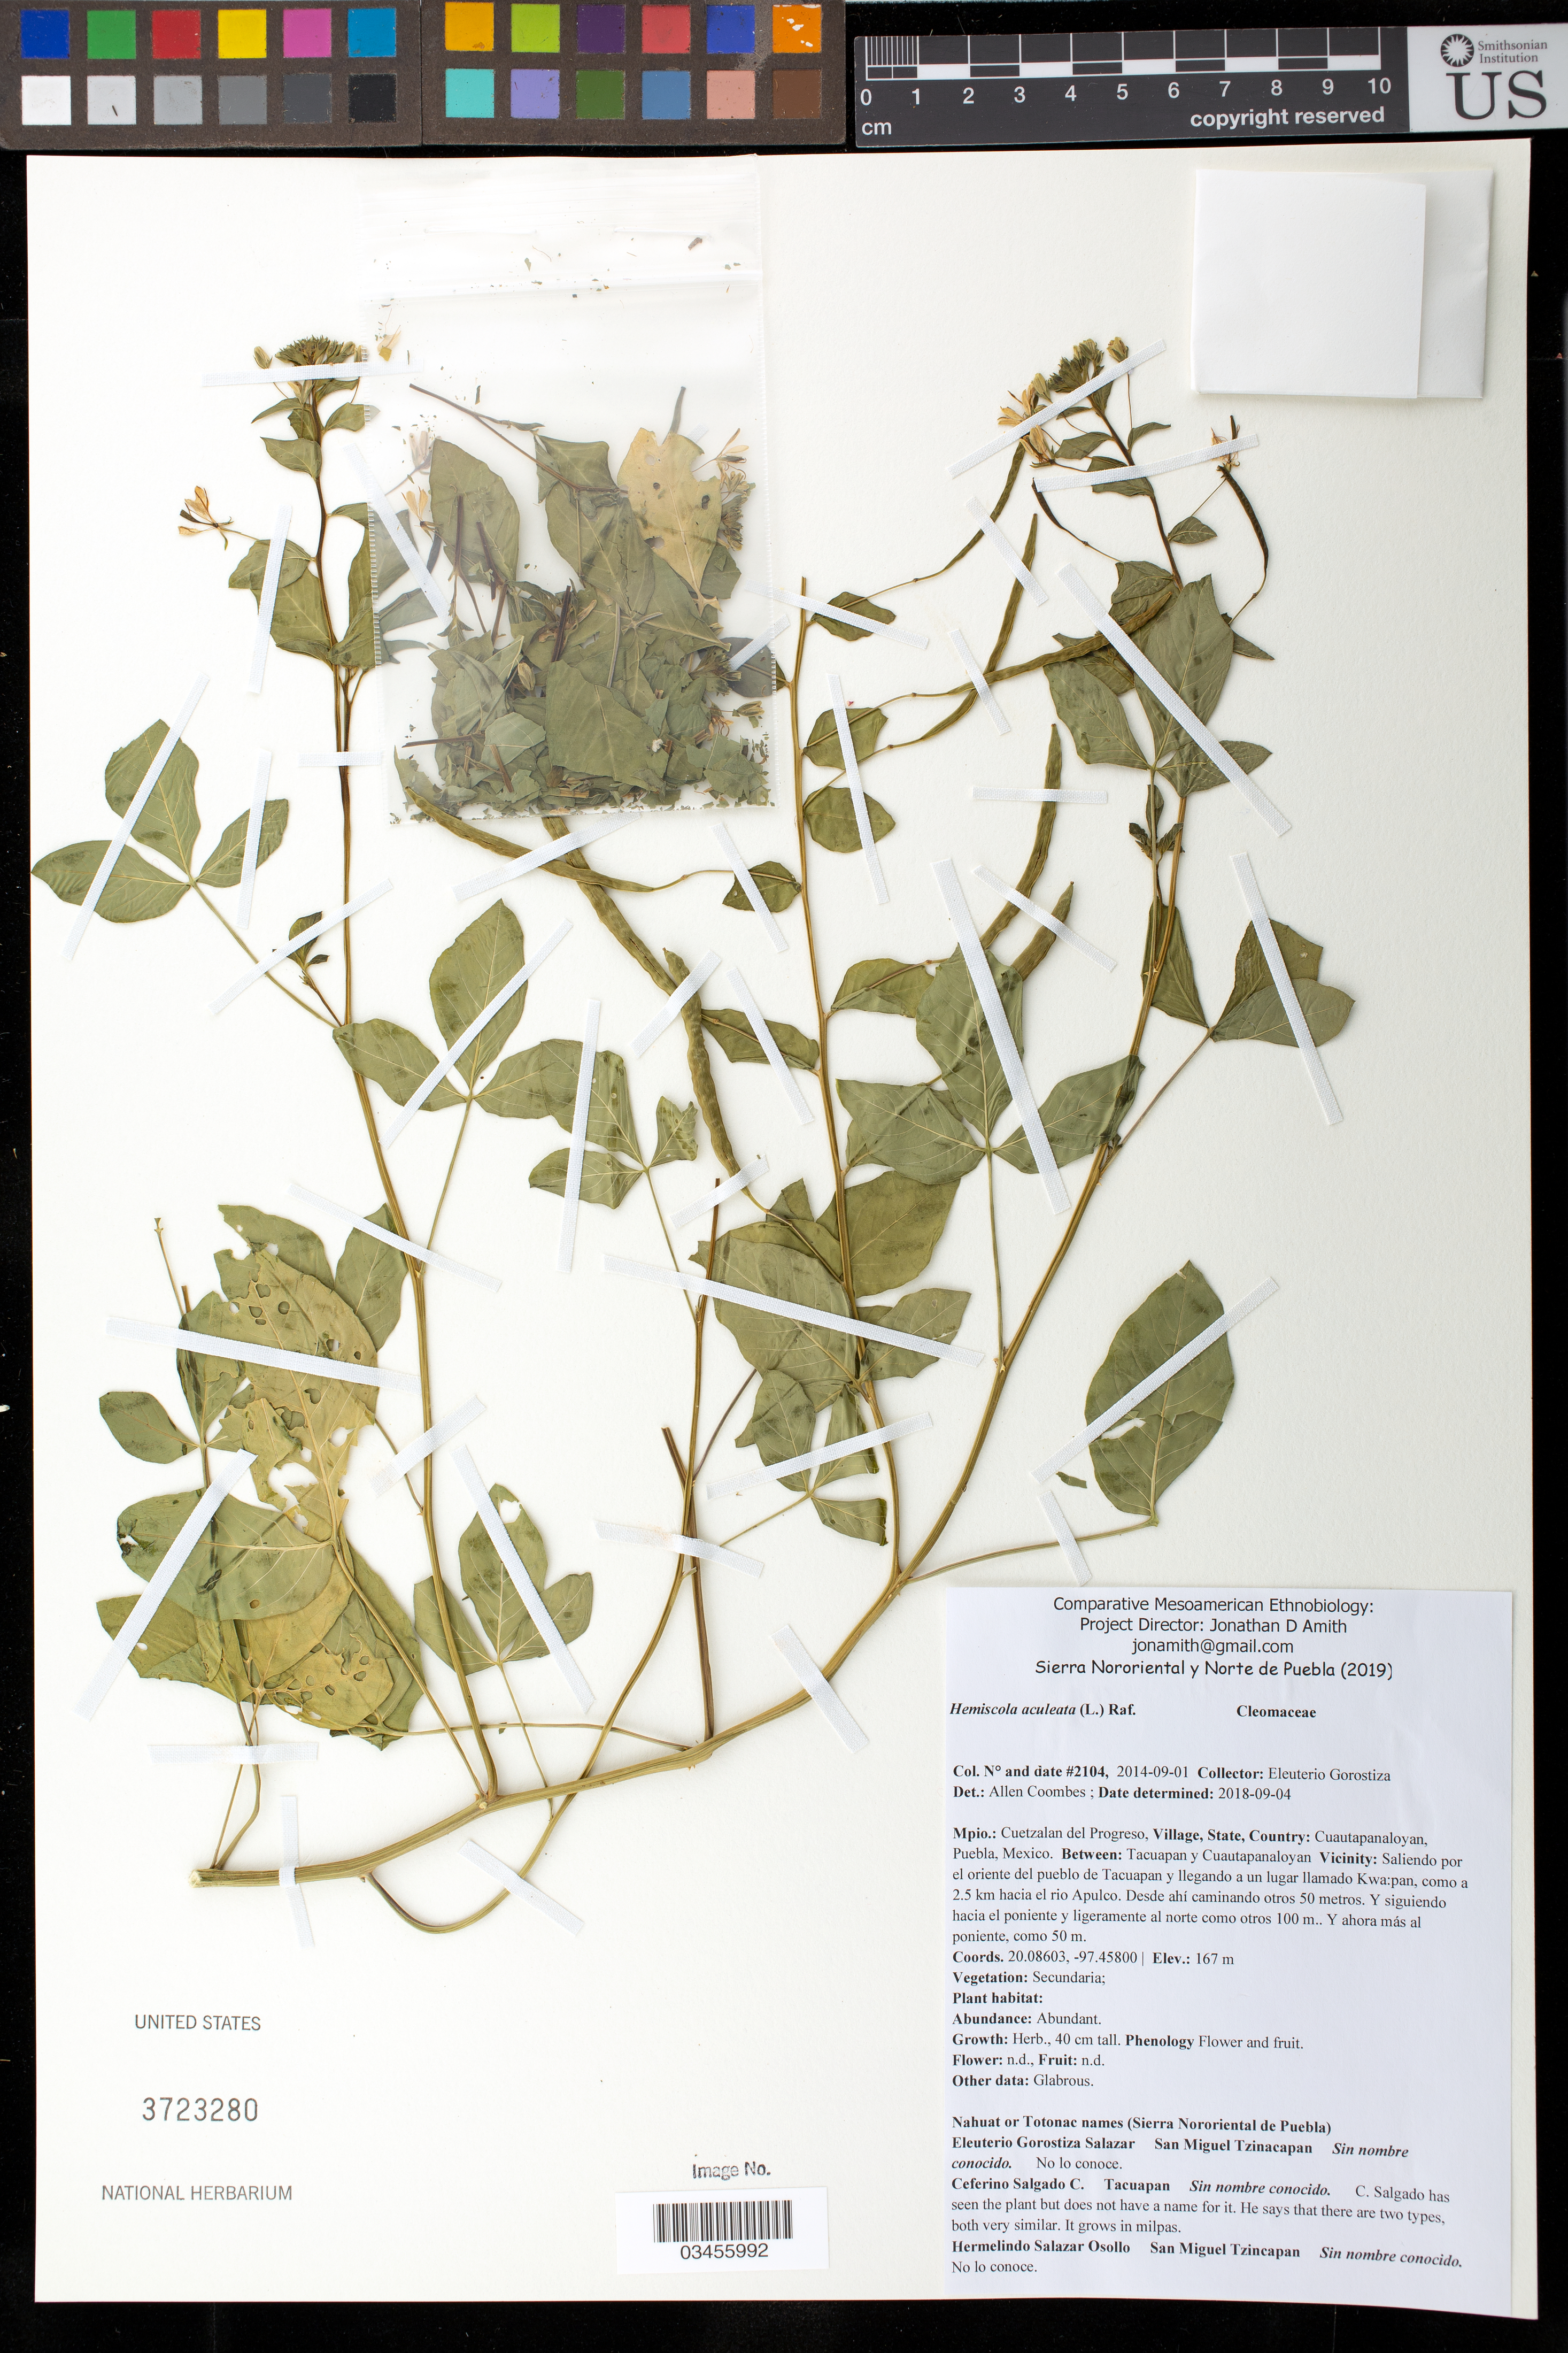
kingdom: Plantae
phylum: Tracheophyta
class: Magnoliopsida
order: Brassicales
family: Cleomaceae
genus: Hemiscola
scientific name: Hemiscola aculeata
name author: (L.) Raf.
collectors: J. D. Amith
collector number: JDA_02104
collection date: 2014-09-01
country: México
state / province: Puebla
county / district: Cuetzalan del Progreso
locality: PUEBLO: Cuautapanaloyan; LOCALIDAD EXACTA: Saliendo por el oriente del pueblo de Tacuapan y llegando a un lugar llamado Kwa:pan, como a 2.5 km hacia el río Apulco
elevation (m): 167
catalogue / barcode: US 3723280